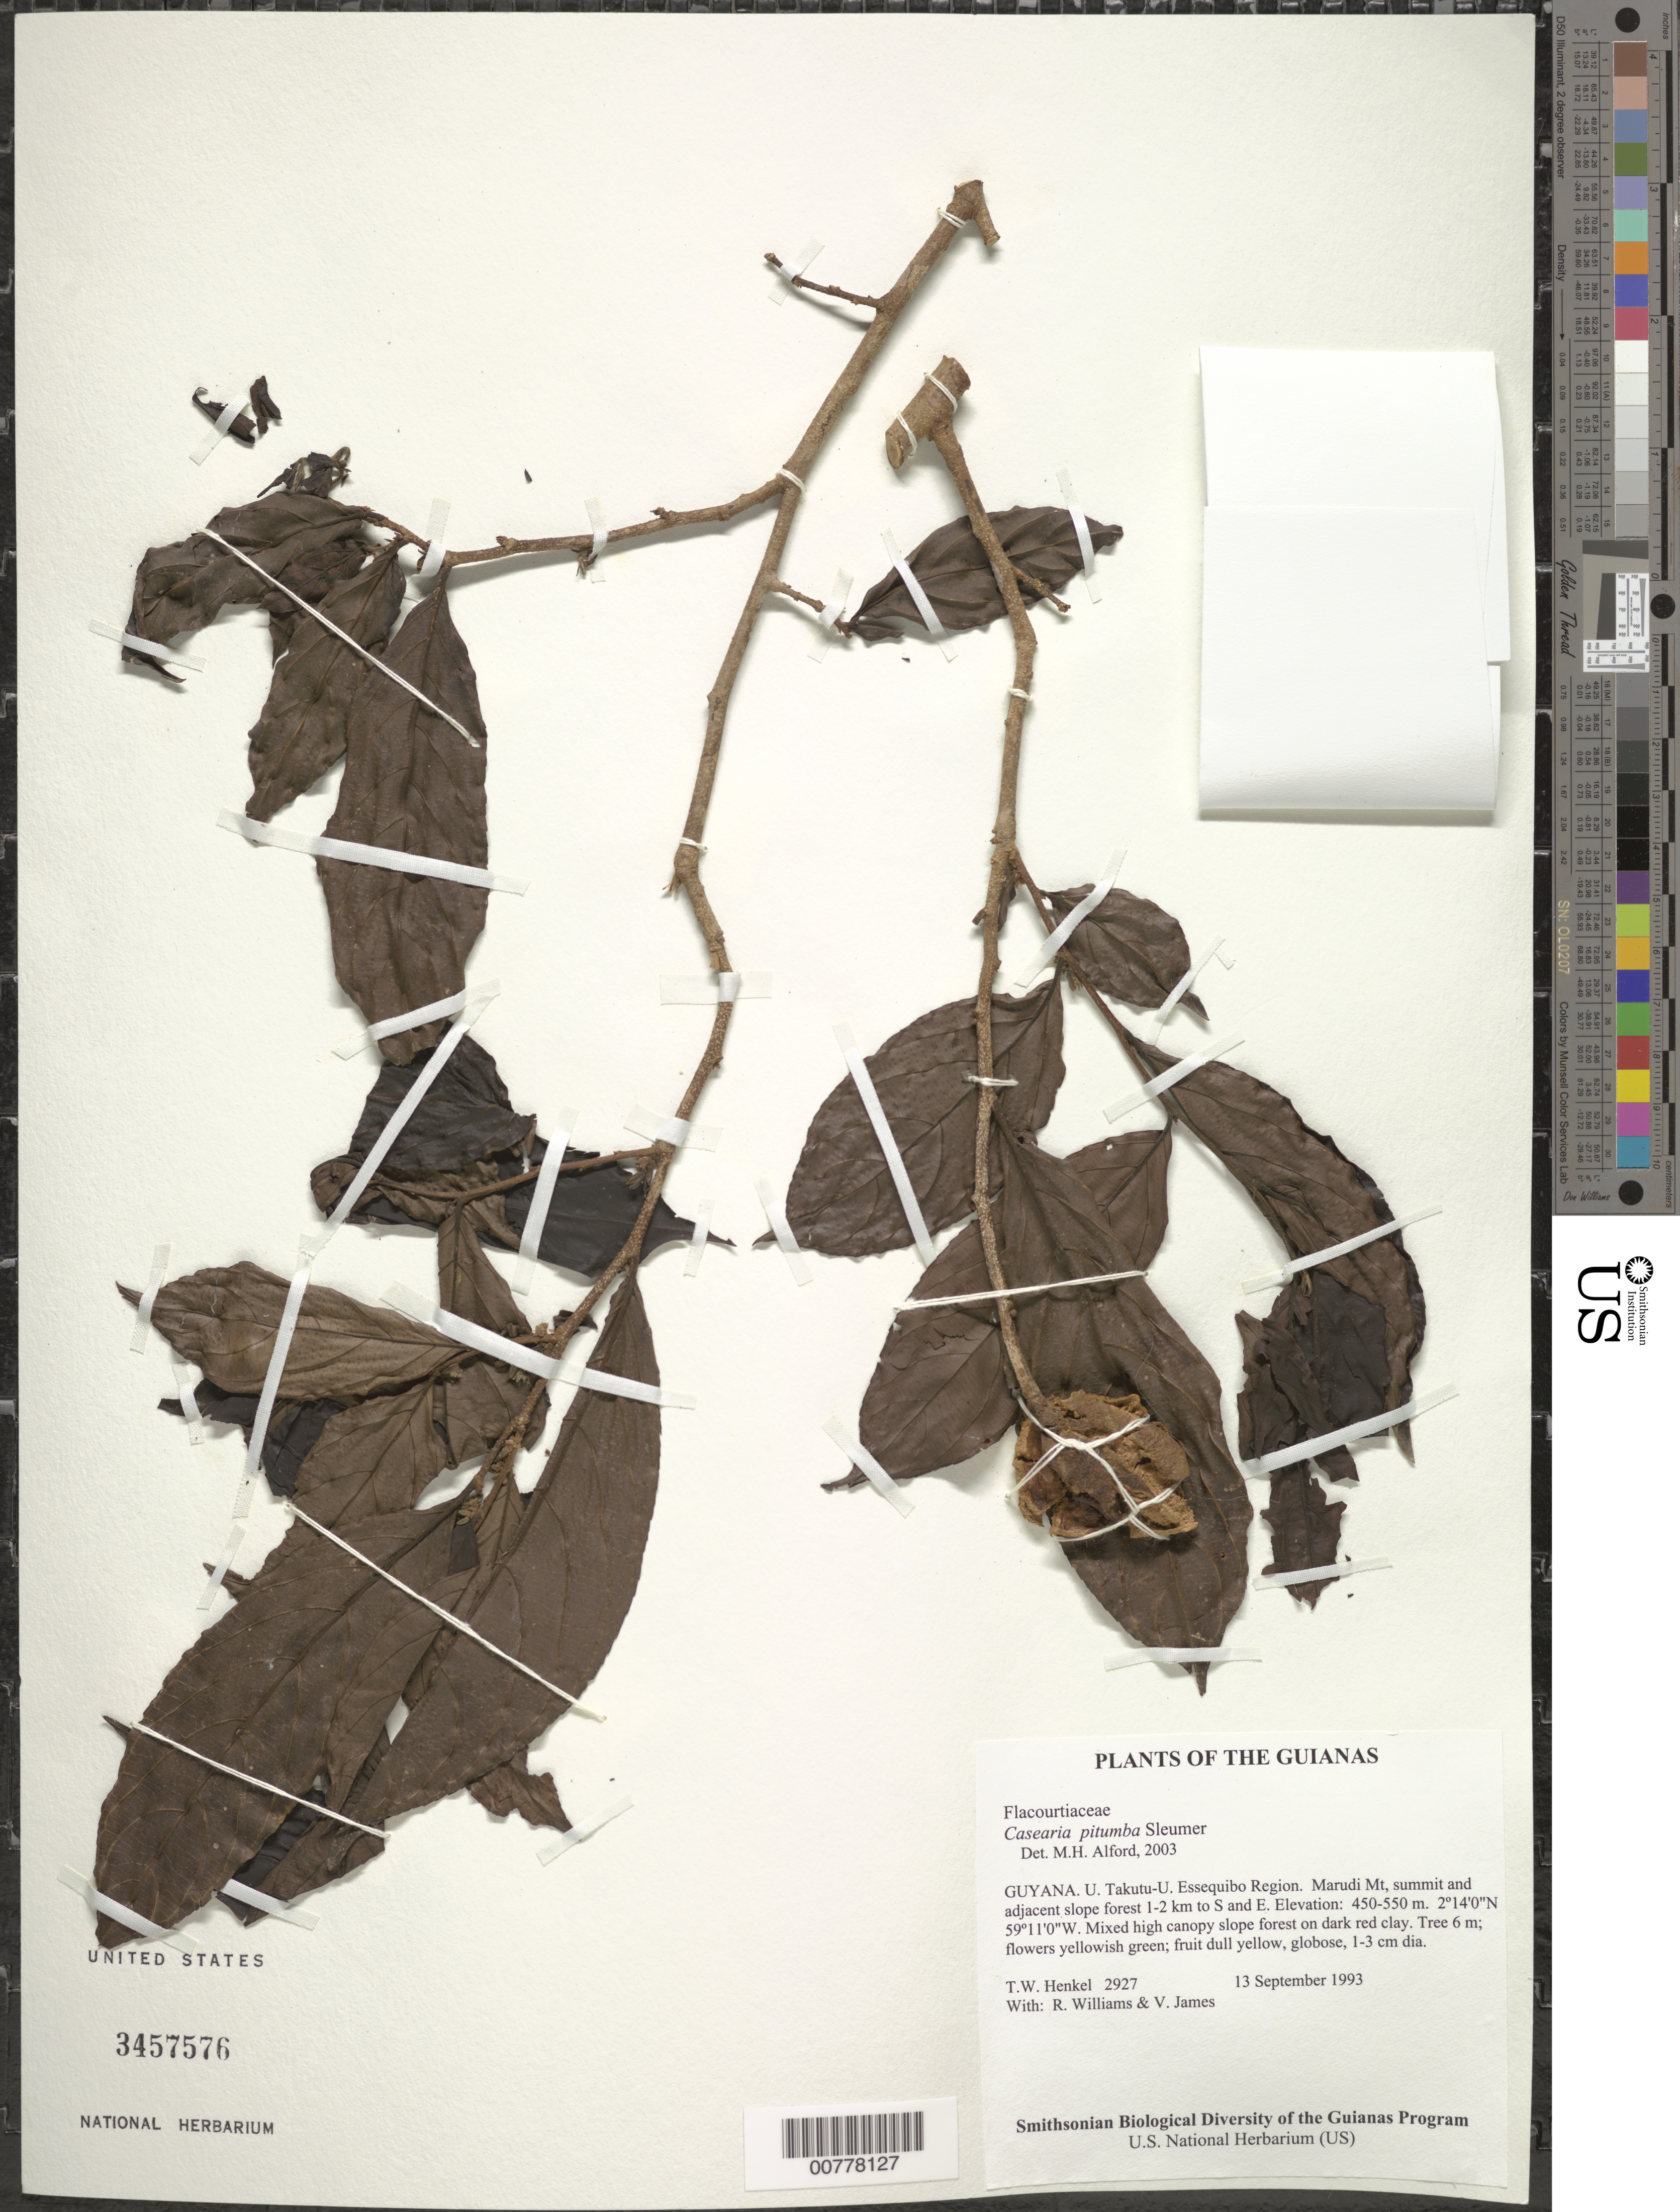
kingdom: Plantae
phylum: Tracheophyta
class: Magnoliopsida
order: Malpighiales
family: Salicaceae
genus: Casearia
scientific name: Casearia pitumba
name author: Sleumer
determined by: Alford, Mac Haverson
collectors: T. Henkel, R. Williams & V. James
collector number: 2927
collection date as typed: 13 September 1993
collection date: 1993-09-13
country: Guyana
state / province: U. Takutu-U. Essequibo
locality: Marudi Mt, summit and adjacent slope forest 1-2 km to S and E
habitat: Mixed high canopy slope forest on dark red clay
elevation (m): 450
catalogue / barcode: US 3457576